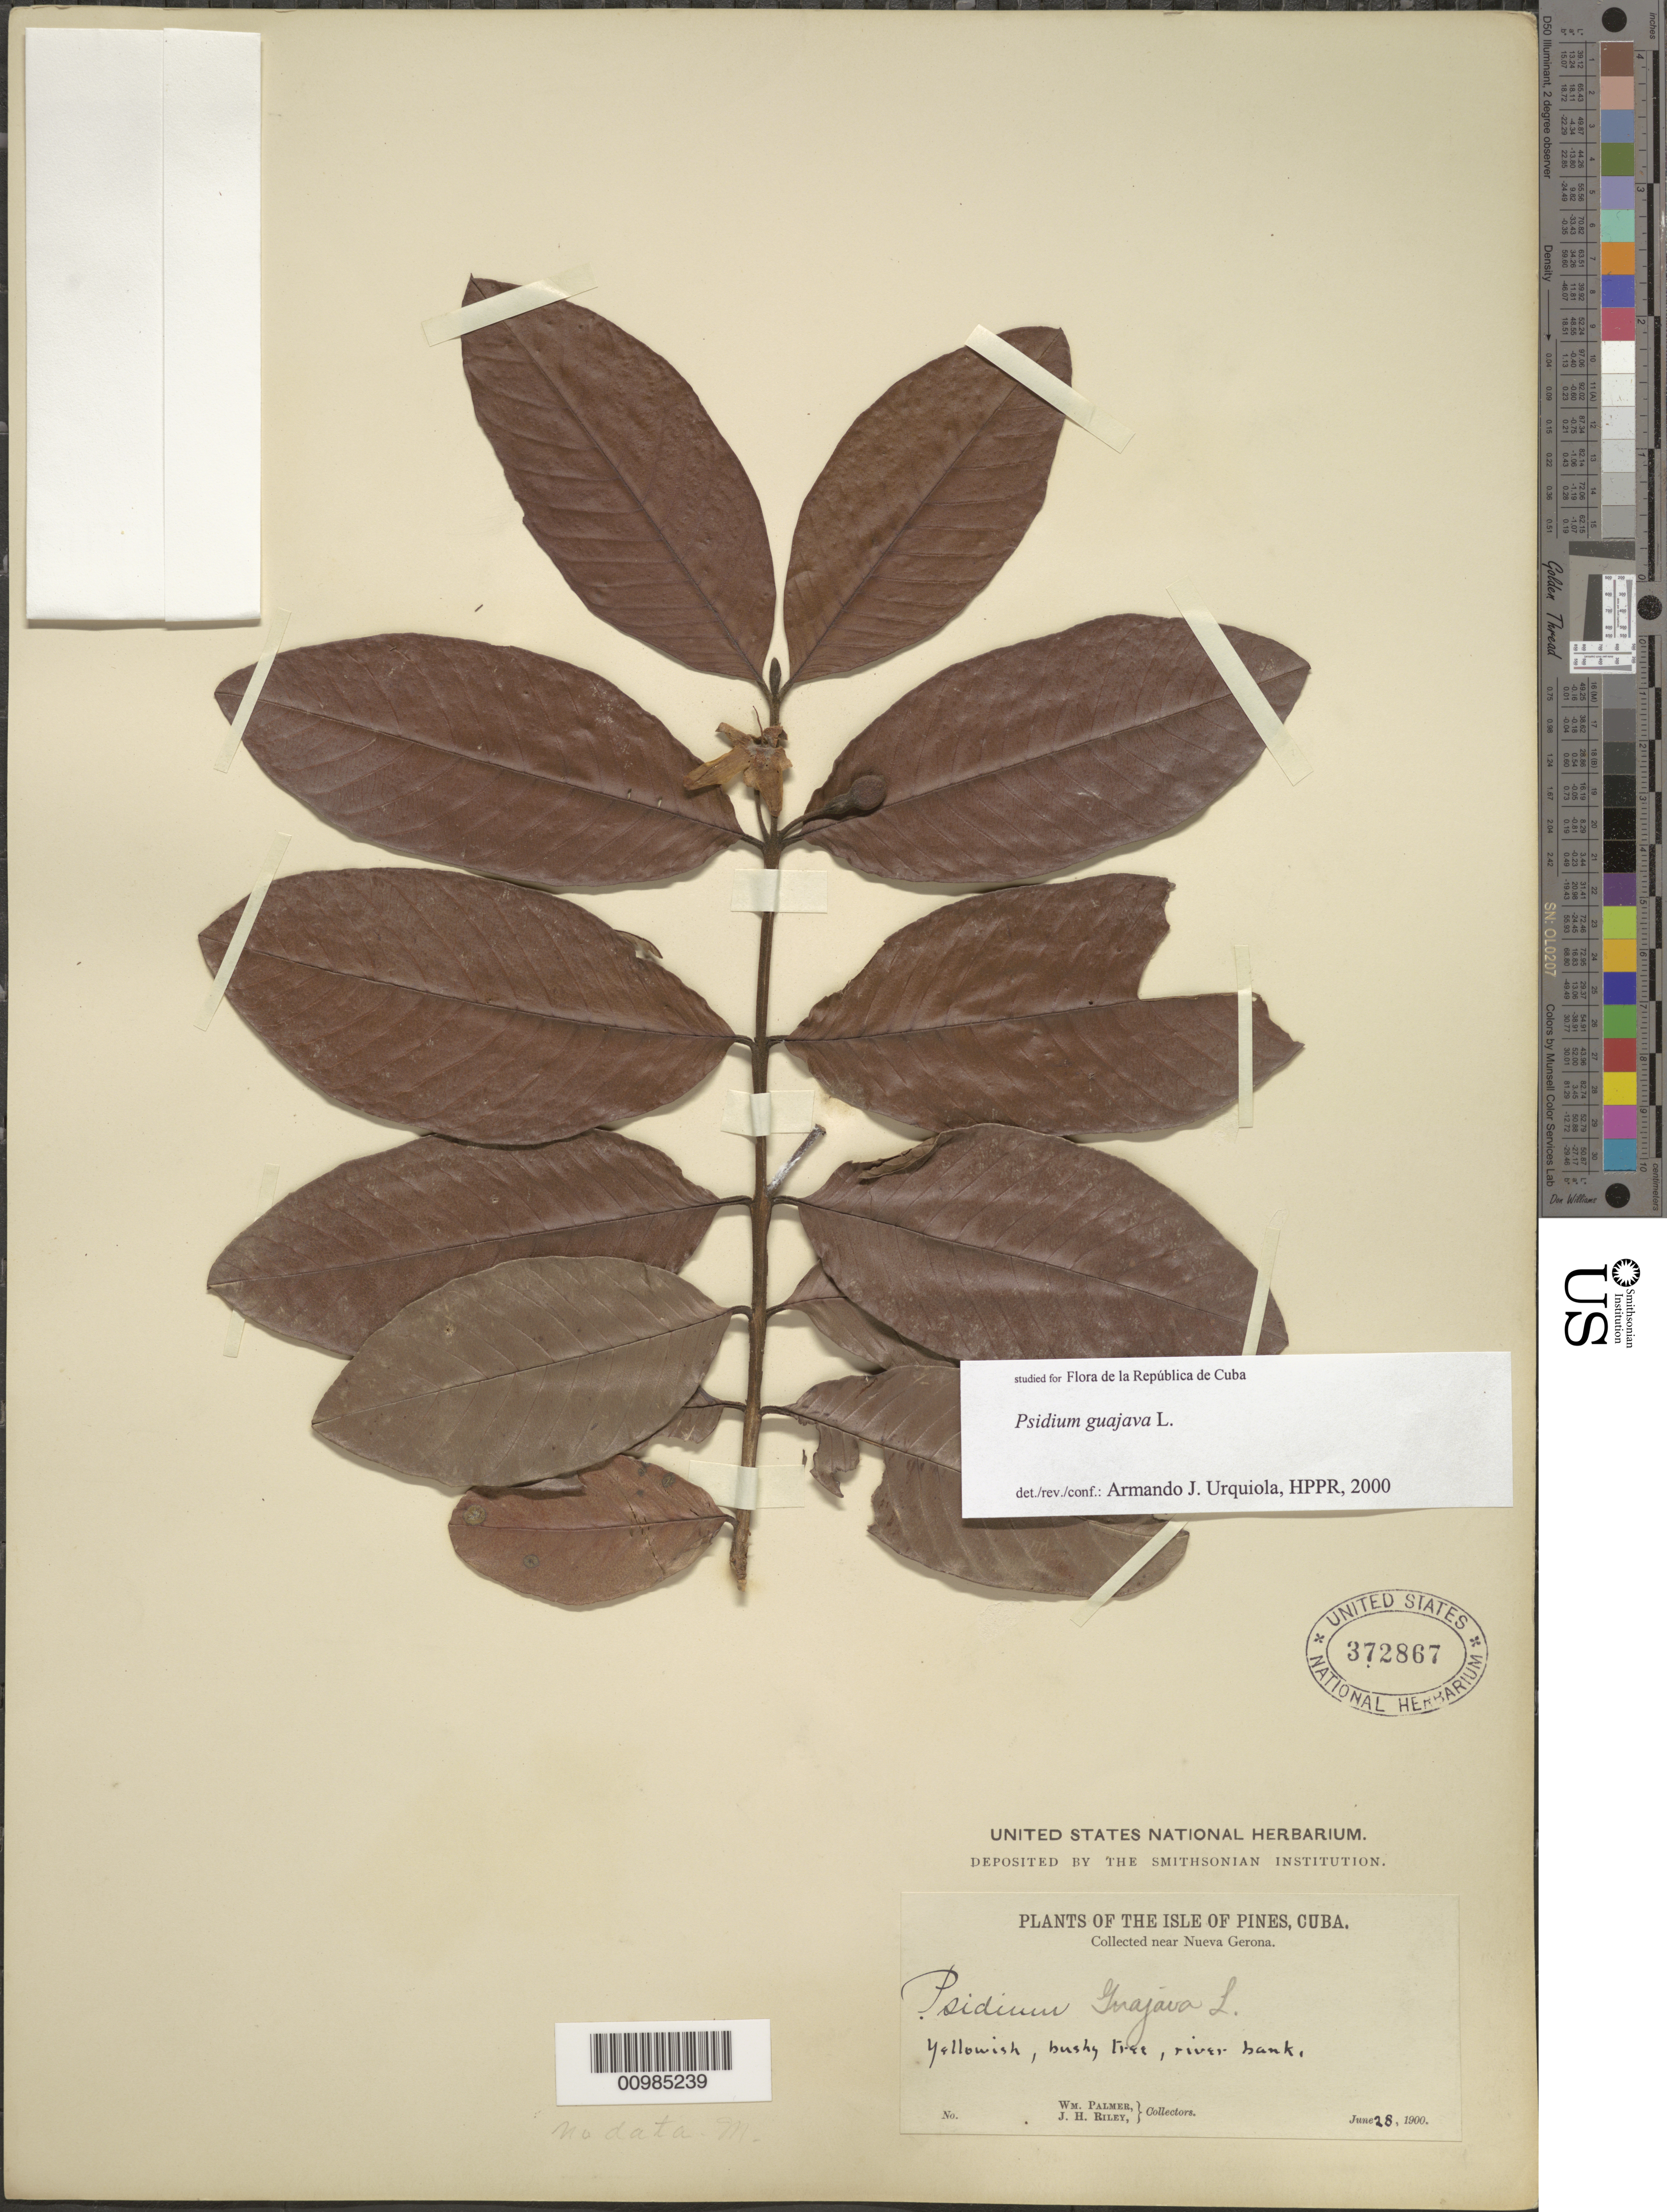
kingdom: Plantae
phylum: Tracheophyta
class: Magnoliopsida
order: Myrtales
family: Myrtaceae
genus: Psidium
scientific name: Psidium guajava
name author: L.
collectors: W. Palmer & J. H. Riley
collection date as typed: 28 Jun 1900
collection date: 1900-06-28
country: Cuba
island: Isla de la Juventud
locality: Isle of Pines, near Nueva Gerona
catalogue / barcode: US 372867